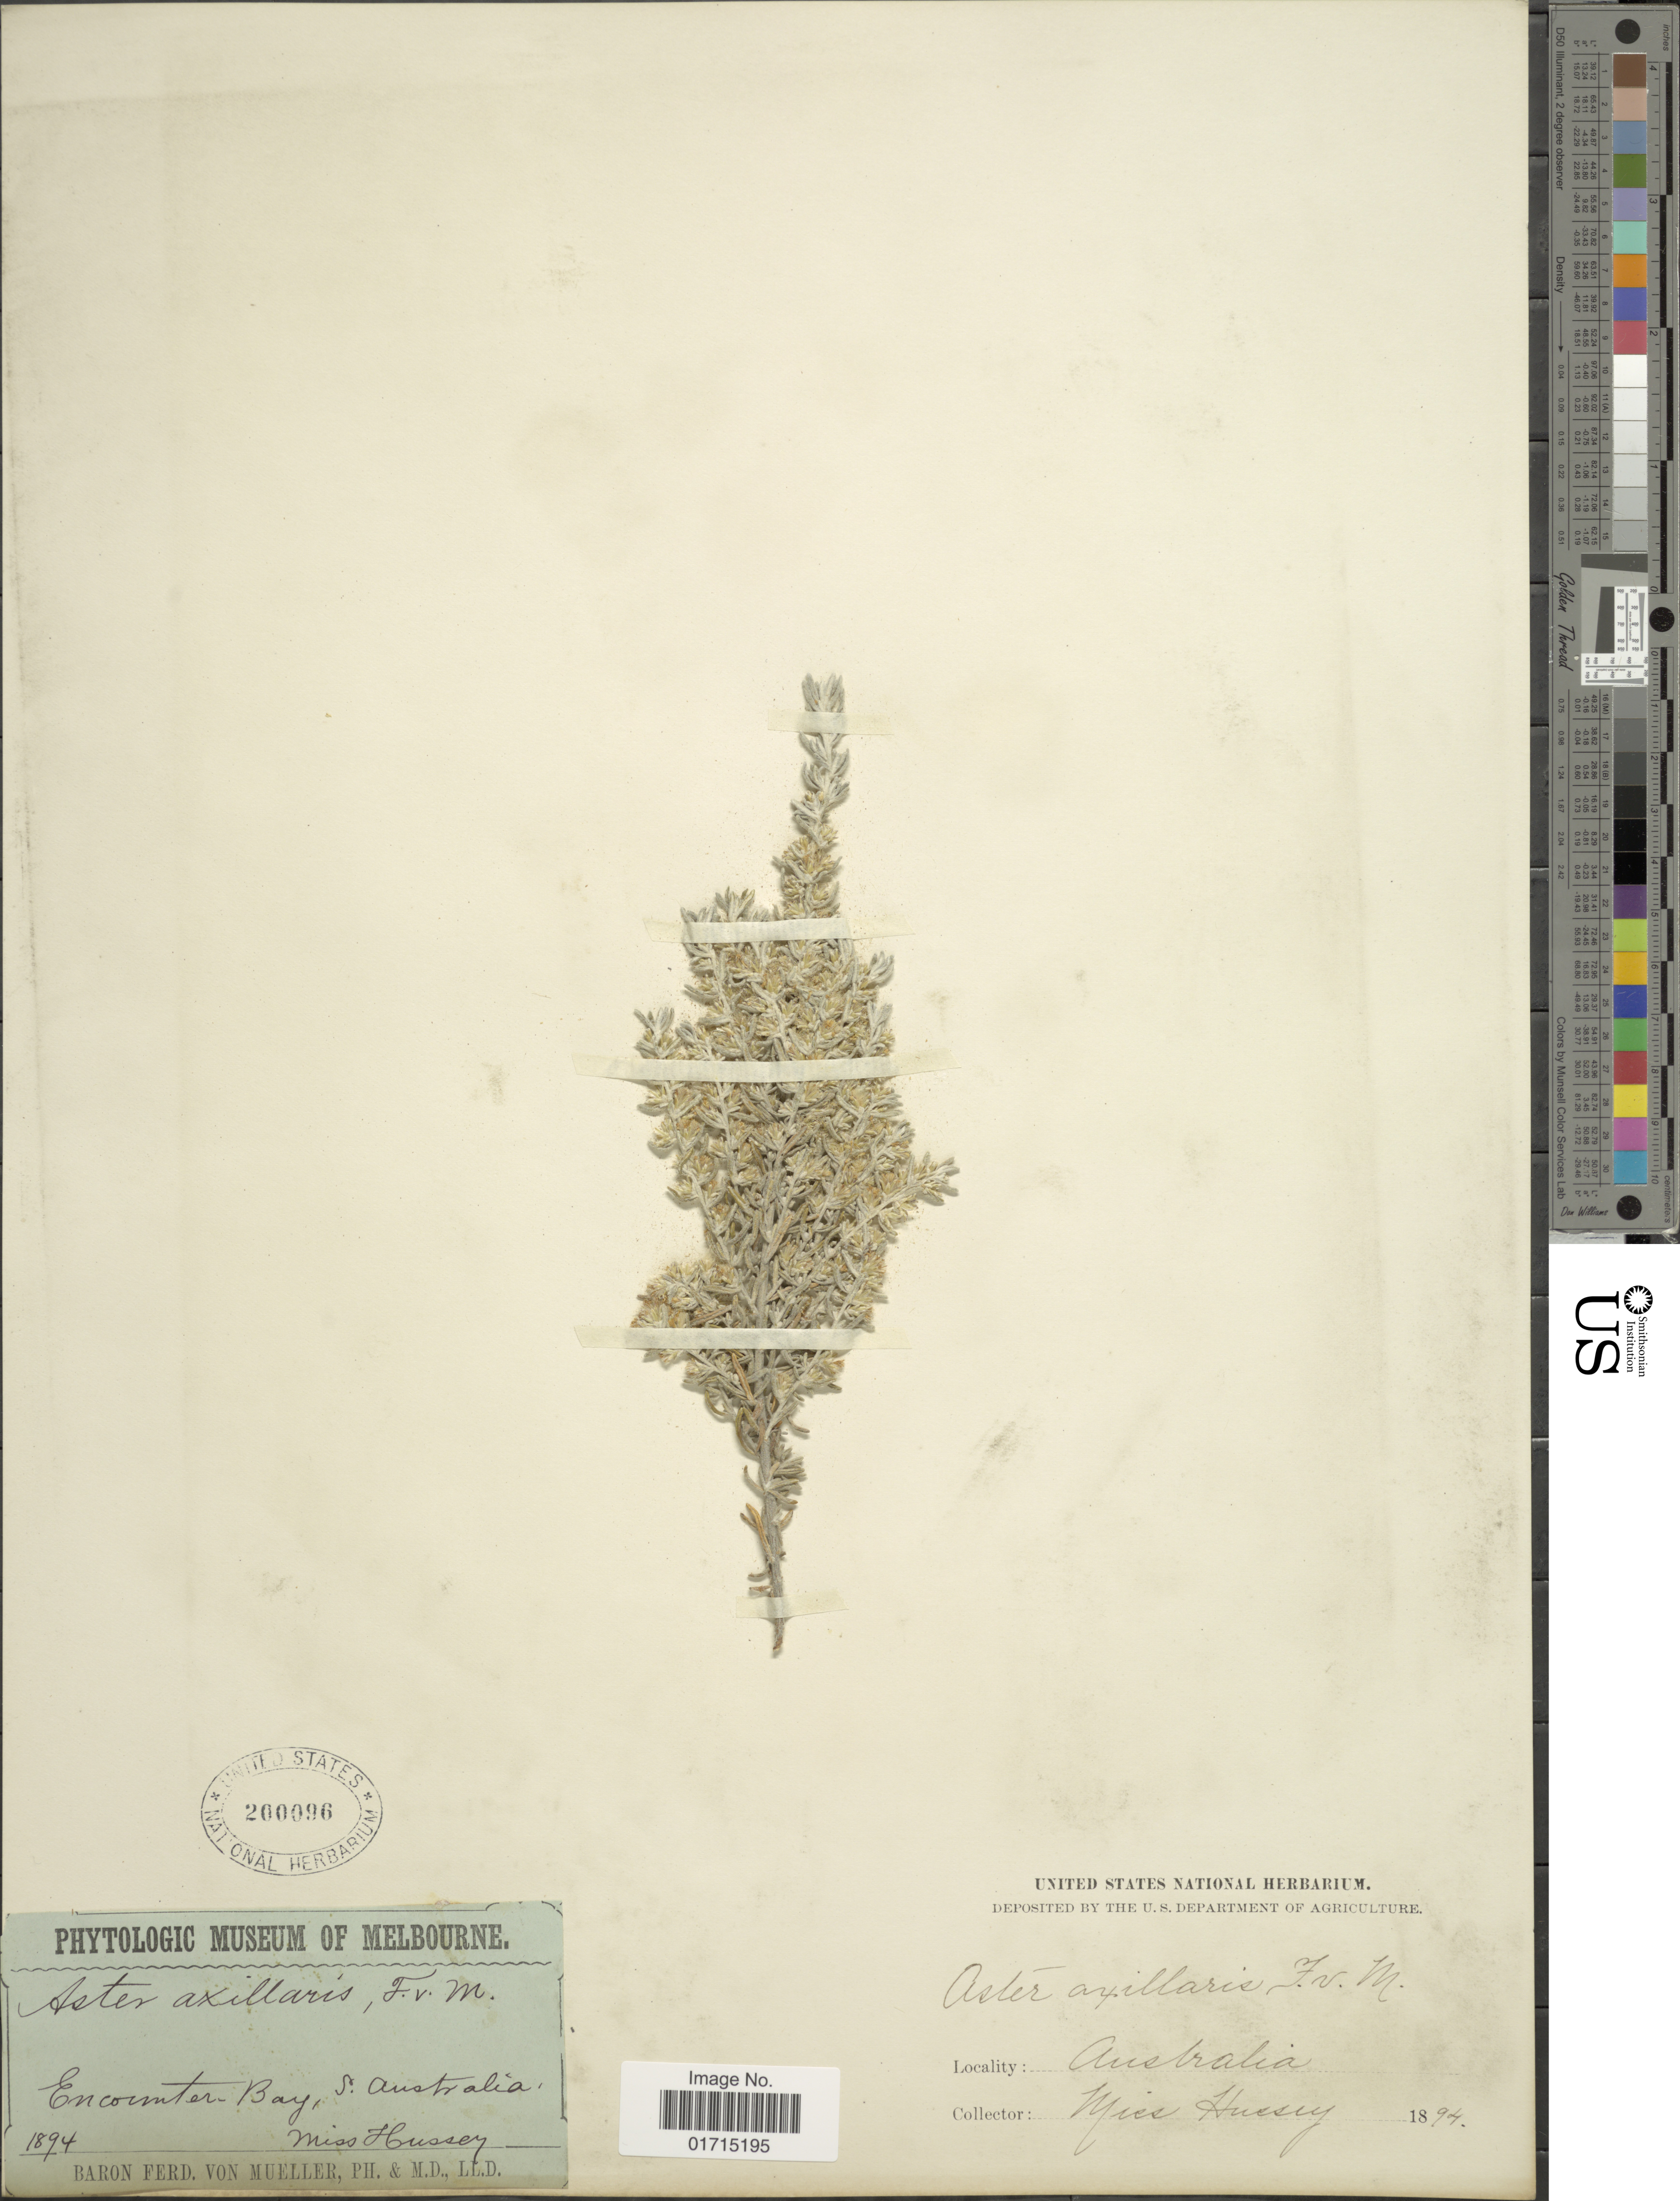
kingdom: Plantae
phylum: Tracheophyta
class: Magnoliopsida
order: Asterales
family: Asteraceae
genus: Olearia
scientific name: Olearia axillaris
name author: (DC.) F. Muell. ex Benth.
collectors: Hussey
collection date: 1894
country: Australia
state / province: South Australia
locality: Encounter Bay. S. Australia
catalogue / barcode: US 200096